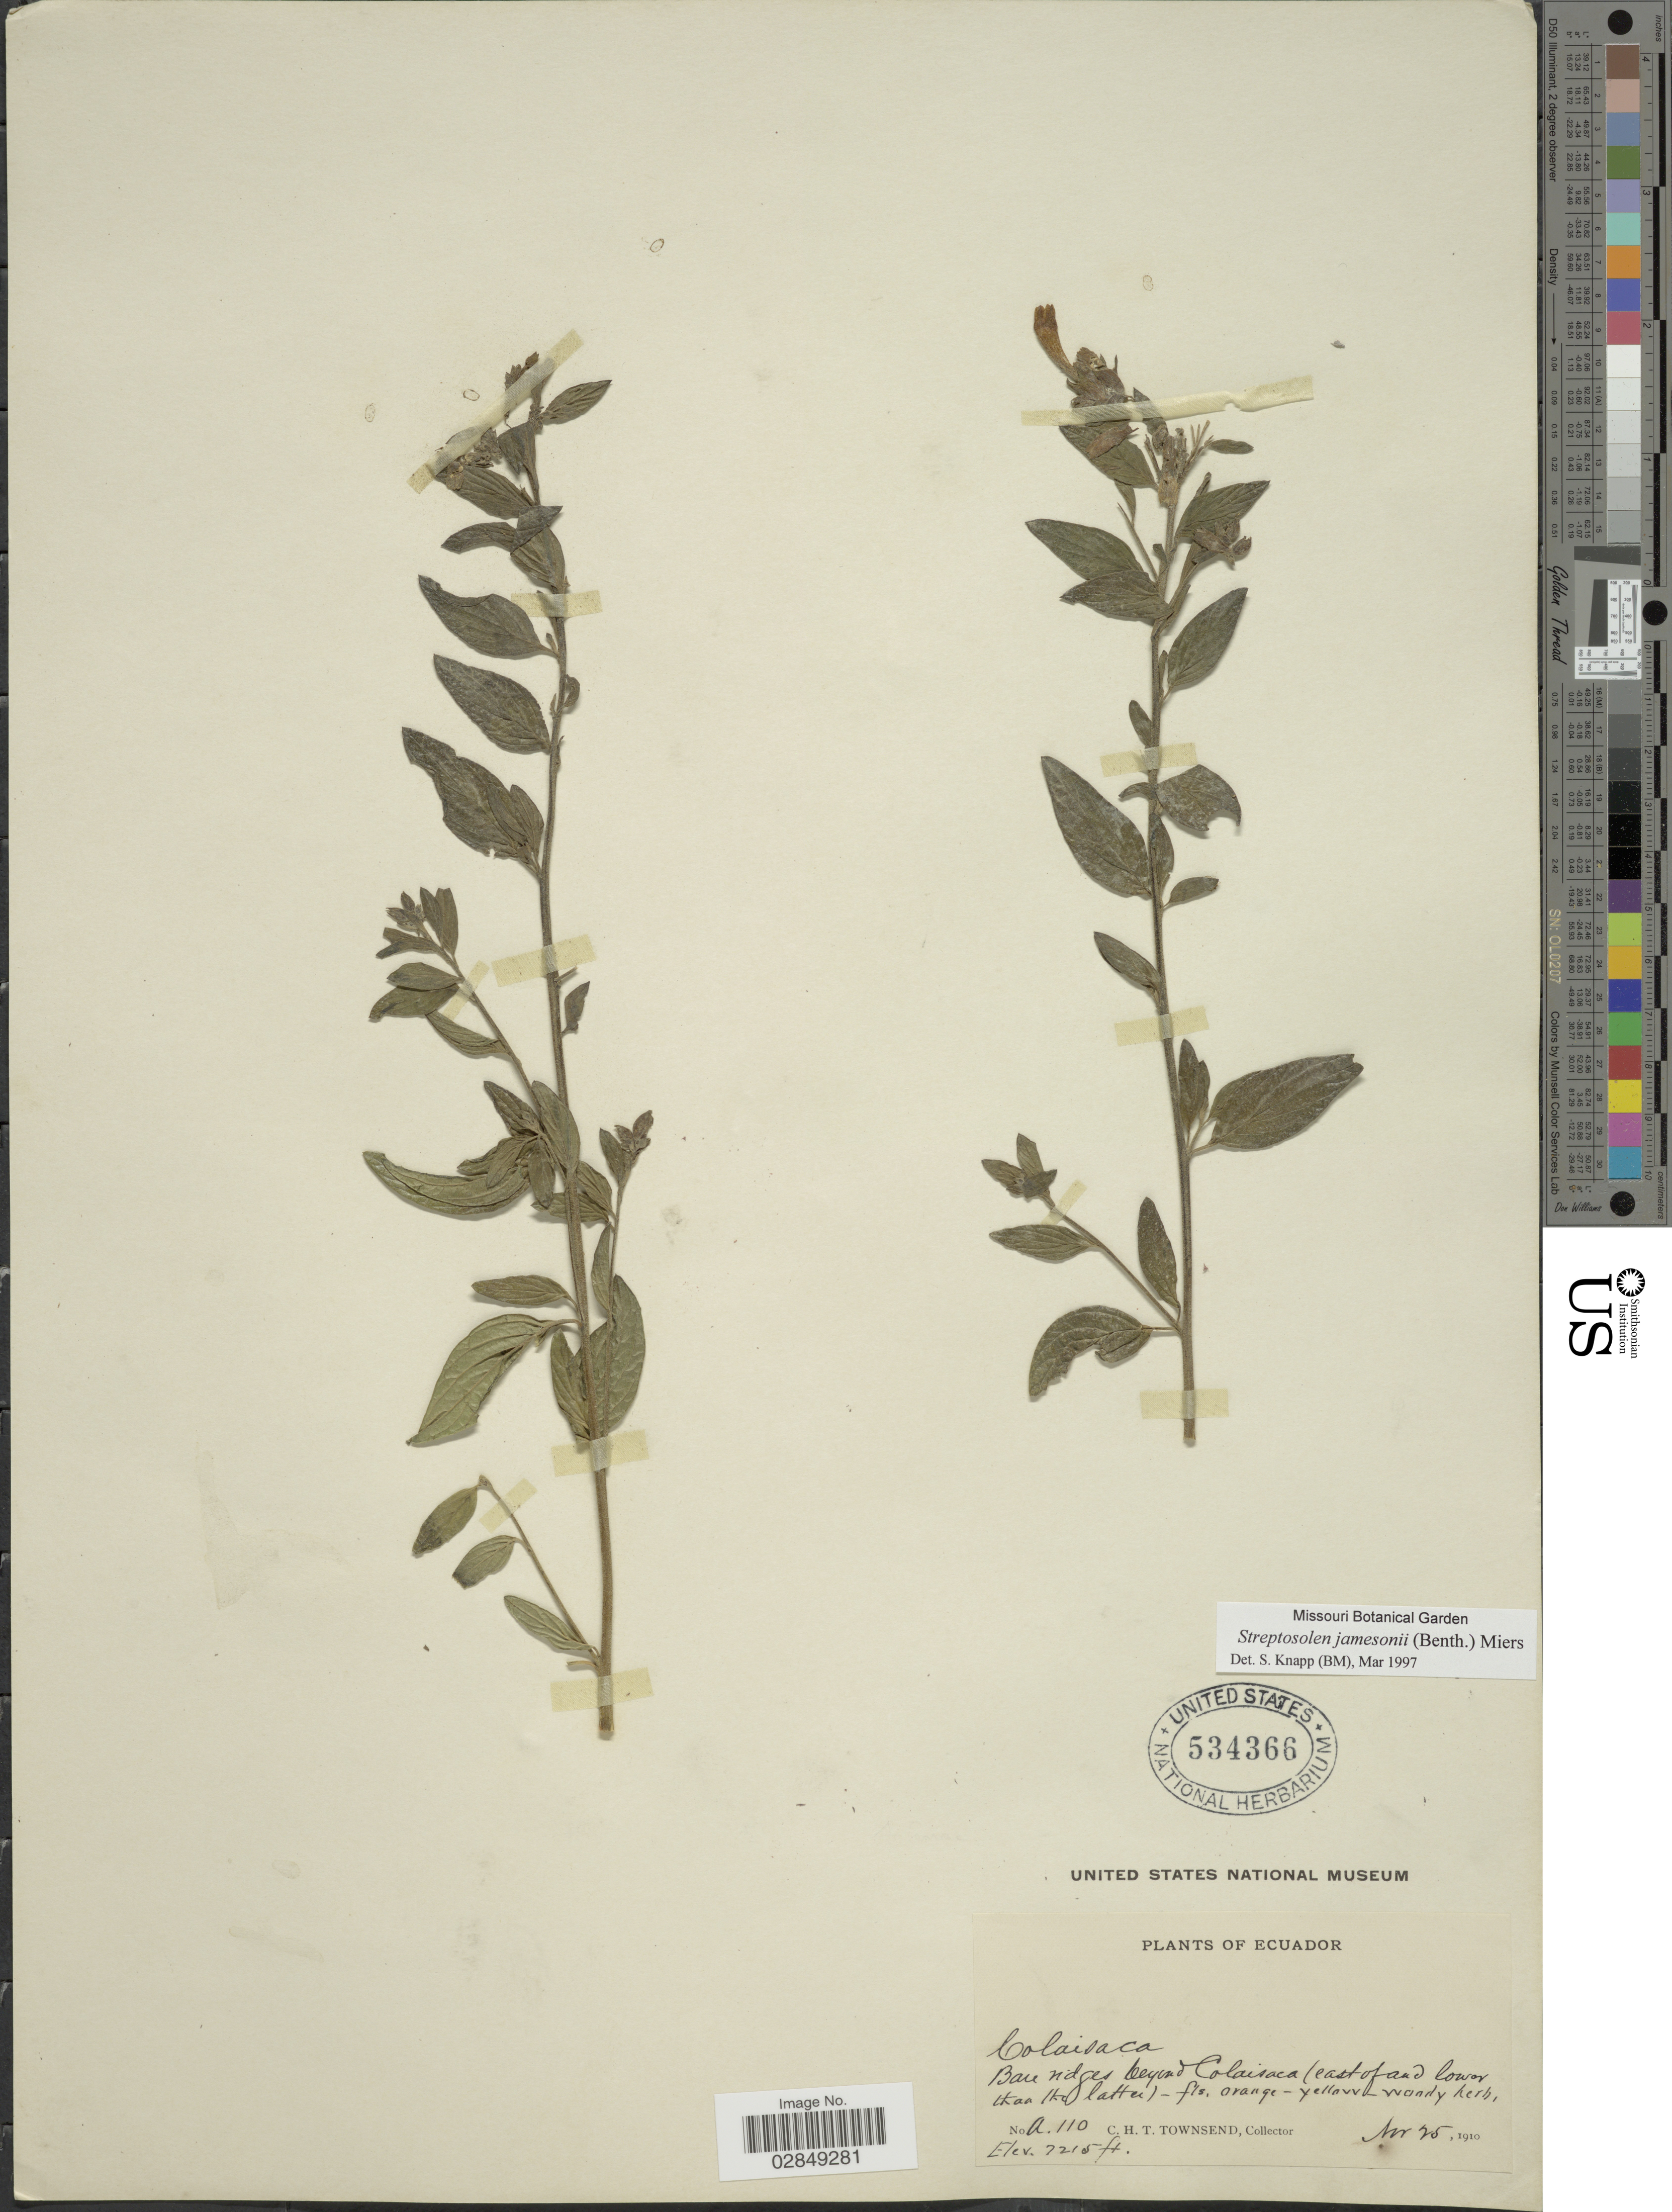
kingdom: Plantae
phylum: Tracheophyta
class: Magnoliopsida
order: Solanales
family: Solanaceae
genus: Streptosolen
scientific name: Streptosolen jamesonii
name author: (Benth.) Miers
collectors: C. H. T. Townsend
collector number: A110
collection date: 1910-11-25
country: Ecuador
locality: Colaisaca. Bare ridges beyond Colaisaca (east of and lower Ithaca latter).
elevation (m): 675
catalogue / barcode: US 534366